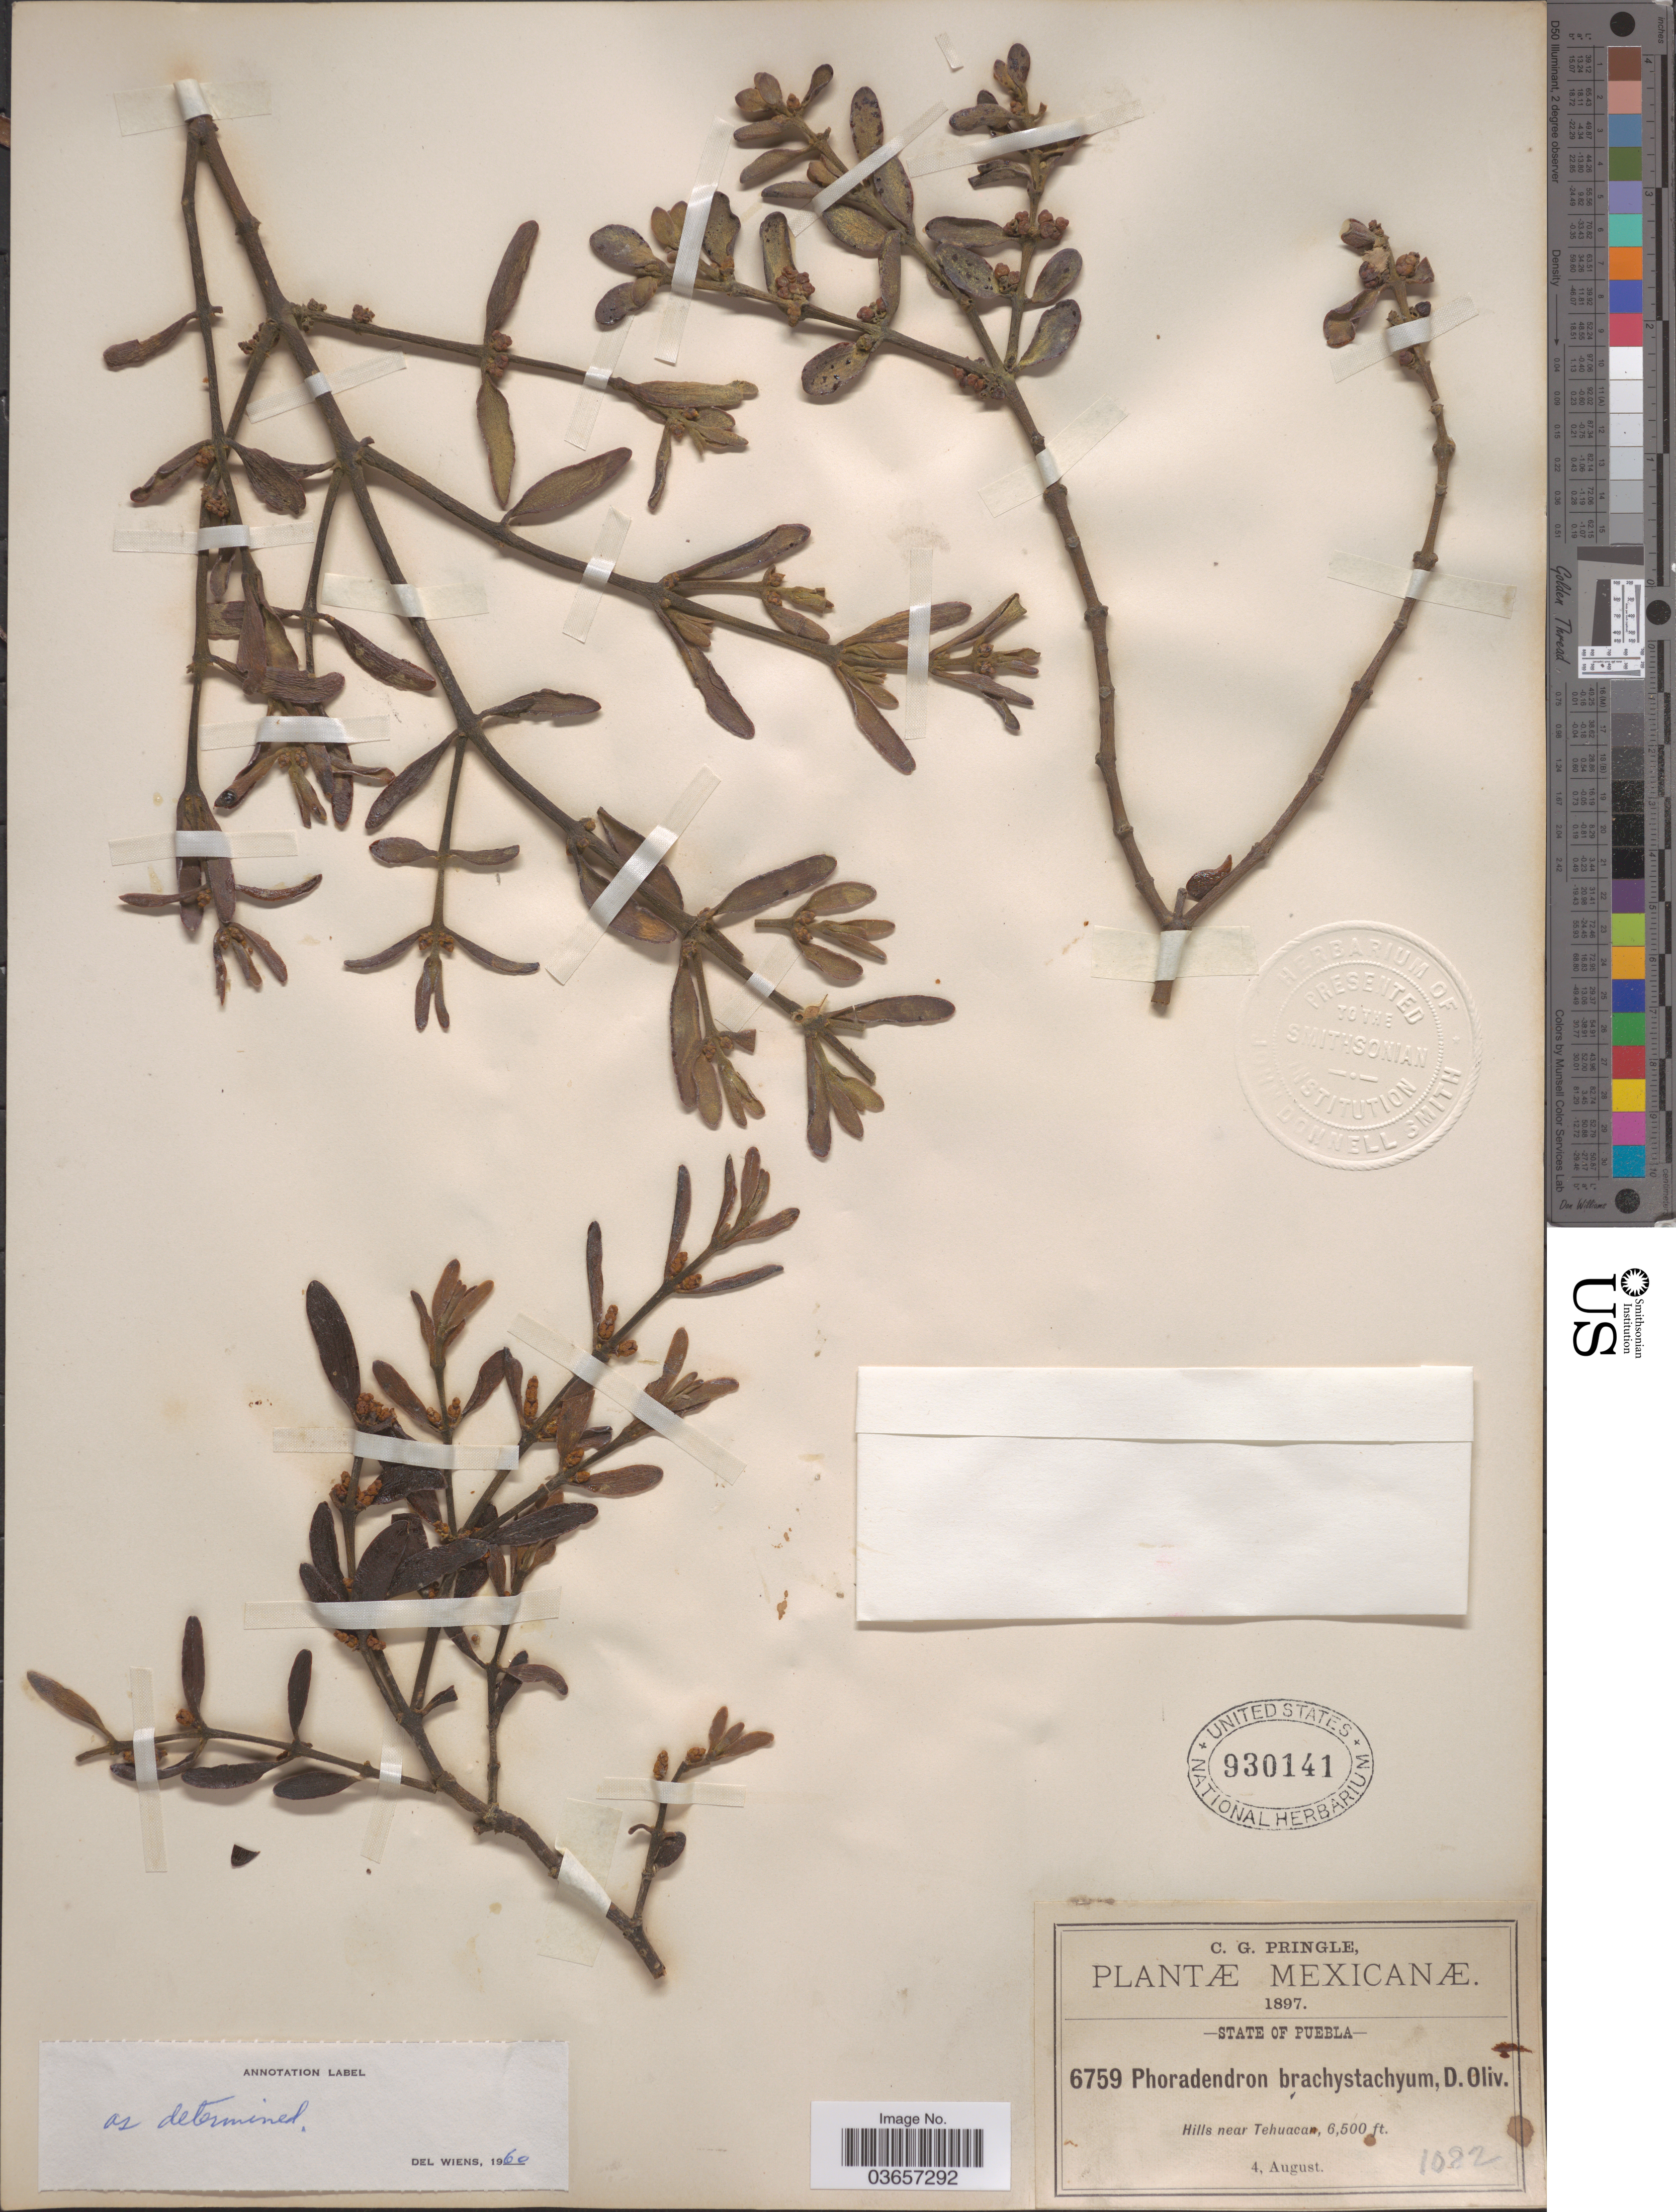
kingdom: Plantae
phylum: Tracheophyta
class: Magnoliopsida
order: Santalales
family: Viscaceae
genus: Phoradendron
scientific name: Phoradendron brachystachyum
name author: (DC.) Oliv.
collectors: C. G. Pringle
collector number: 6759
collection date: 1897-08-04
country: Mexico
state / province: Puebla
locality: Hills near Tehuacan.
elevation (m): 1981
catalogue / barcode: US 930141